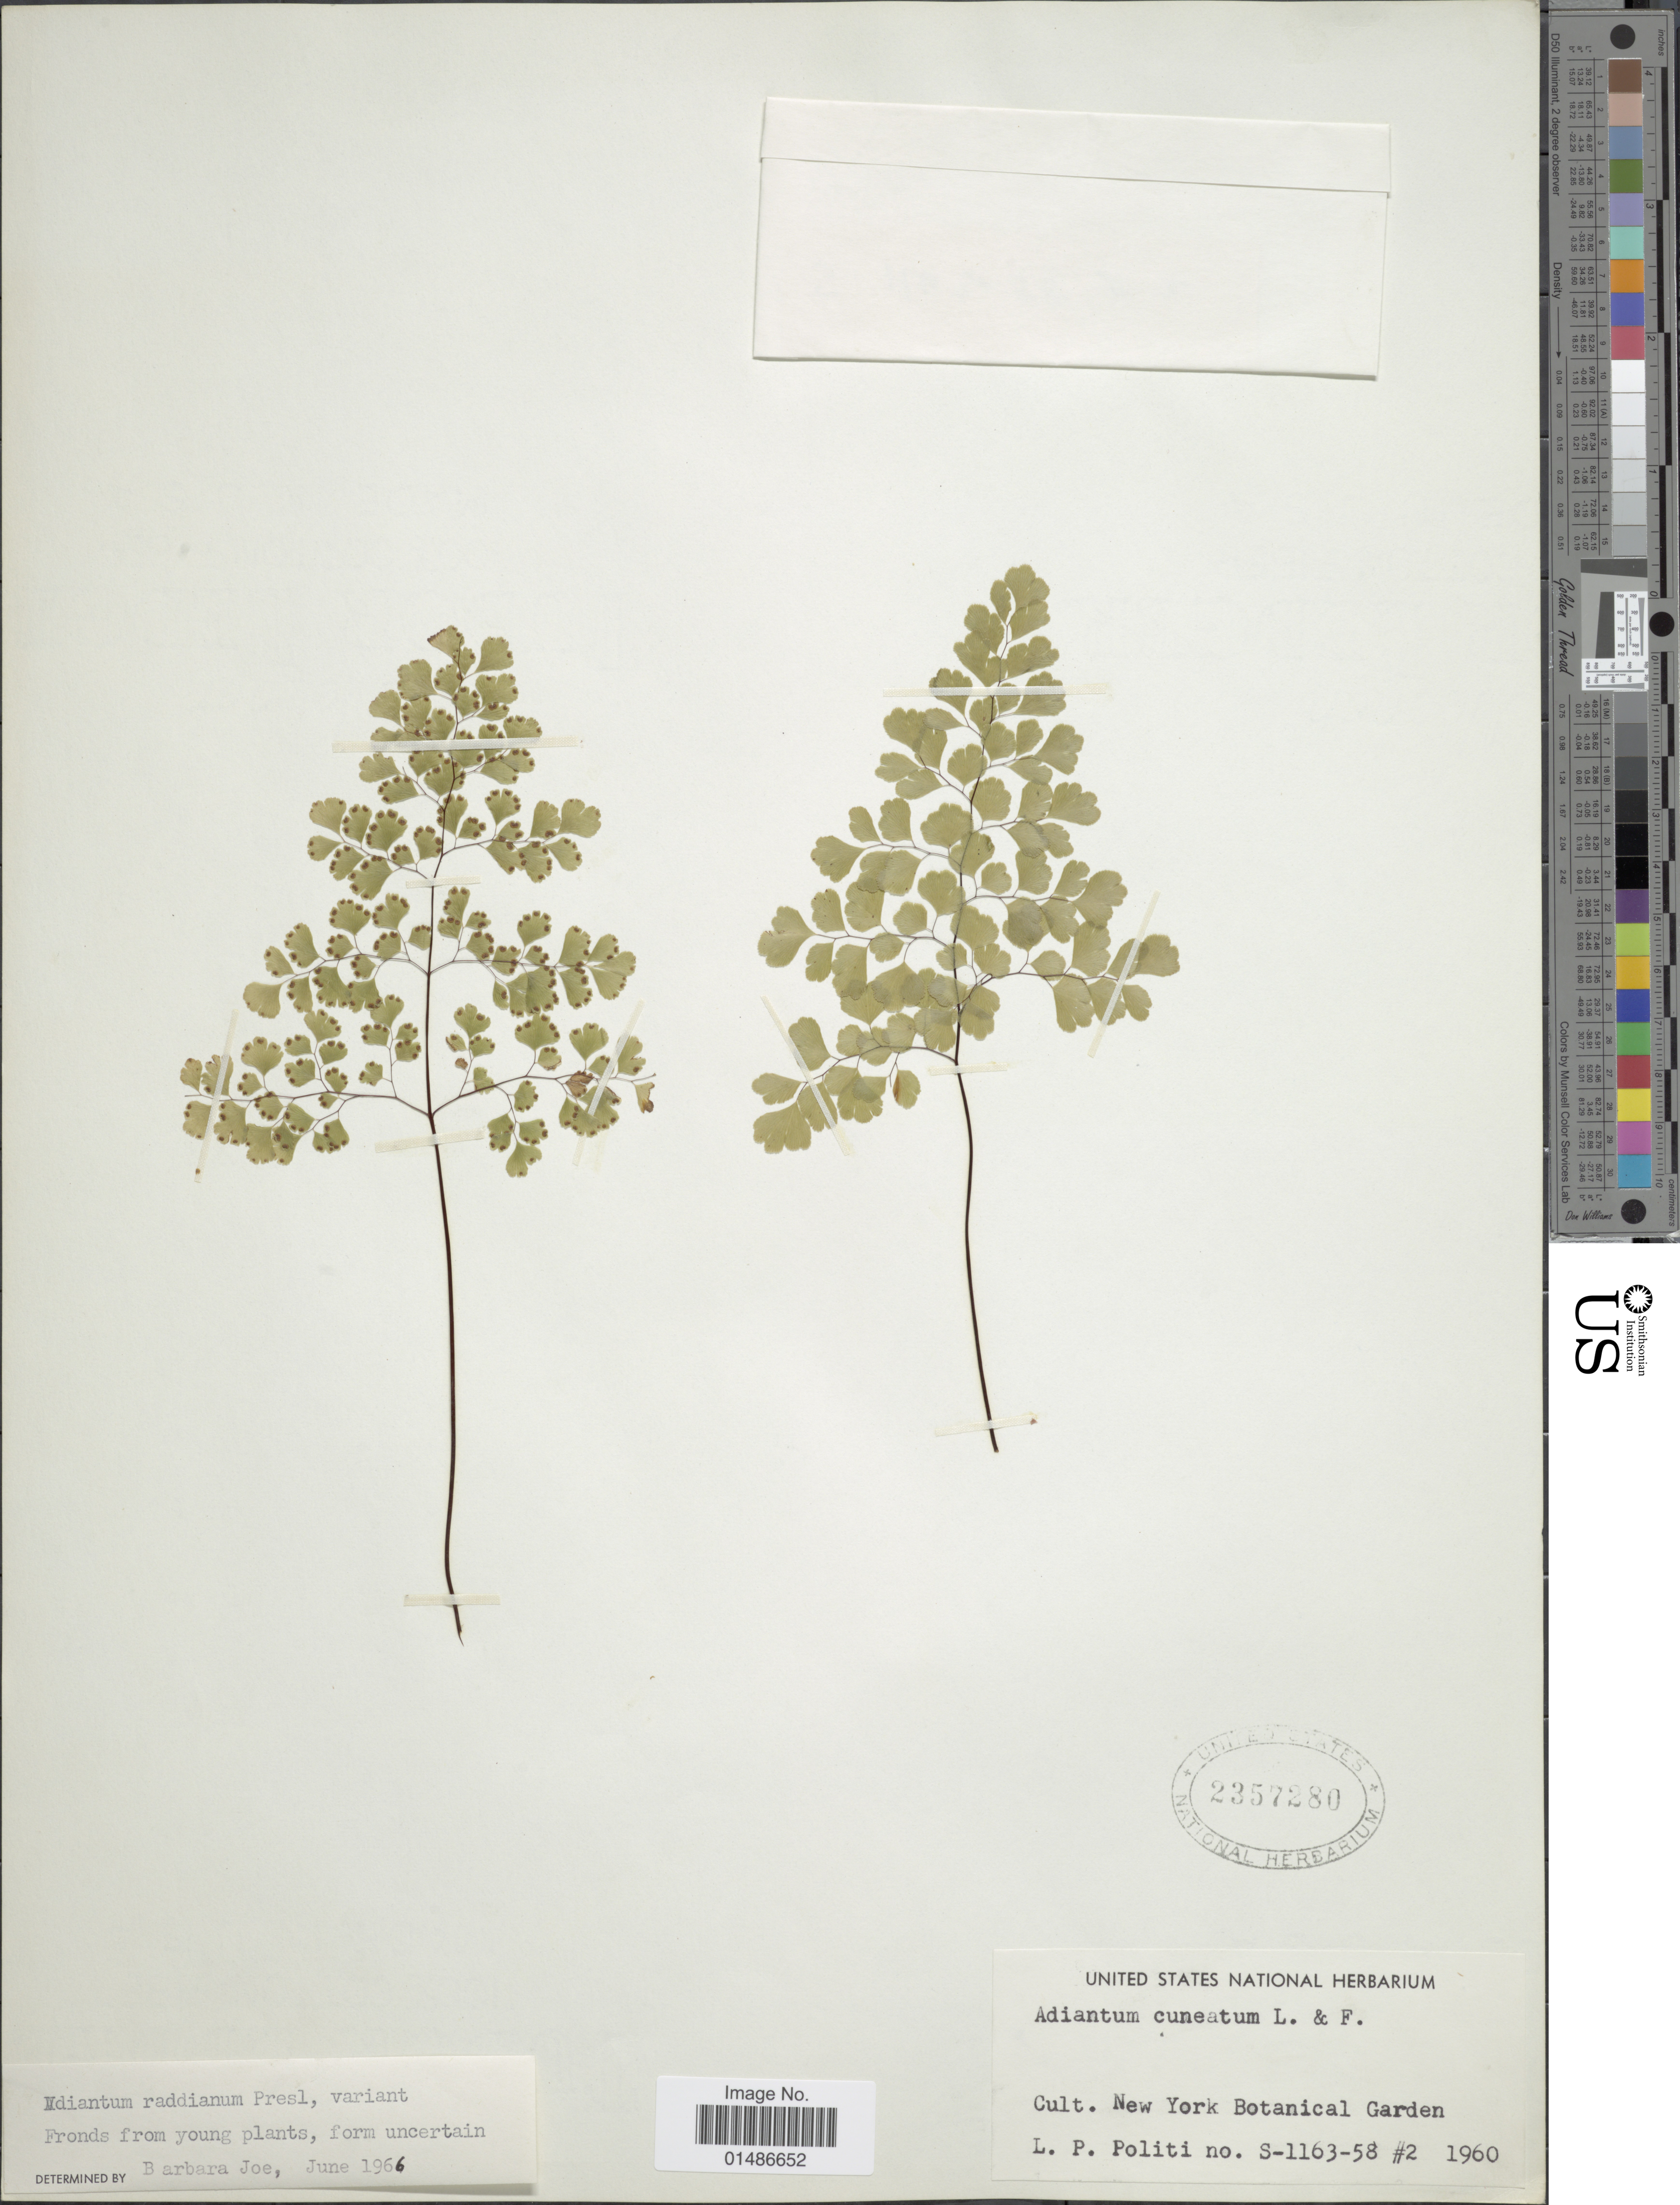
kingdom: Plantae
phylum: Tracheophyta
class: Polypodiopsida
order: Polypodiales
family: Pteridaceae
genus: Adiantum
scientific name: Adiantum raddianum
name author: C. Presl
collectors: L. Politi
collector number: S-1163-58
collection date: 1960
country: United States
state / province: New York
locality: Cult. New York Botanical Garden.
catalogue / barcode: US 2357280